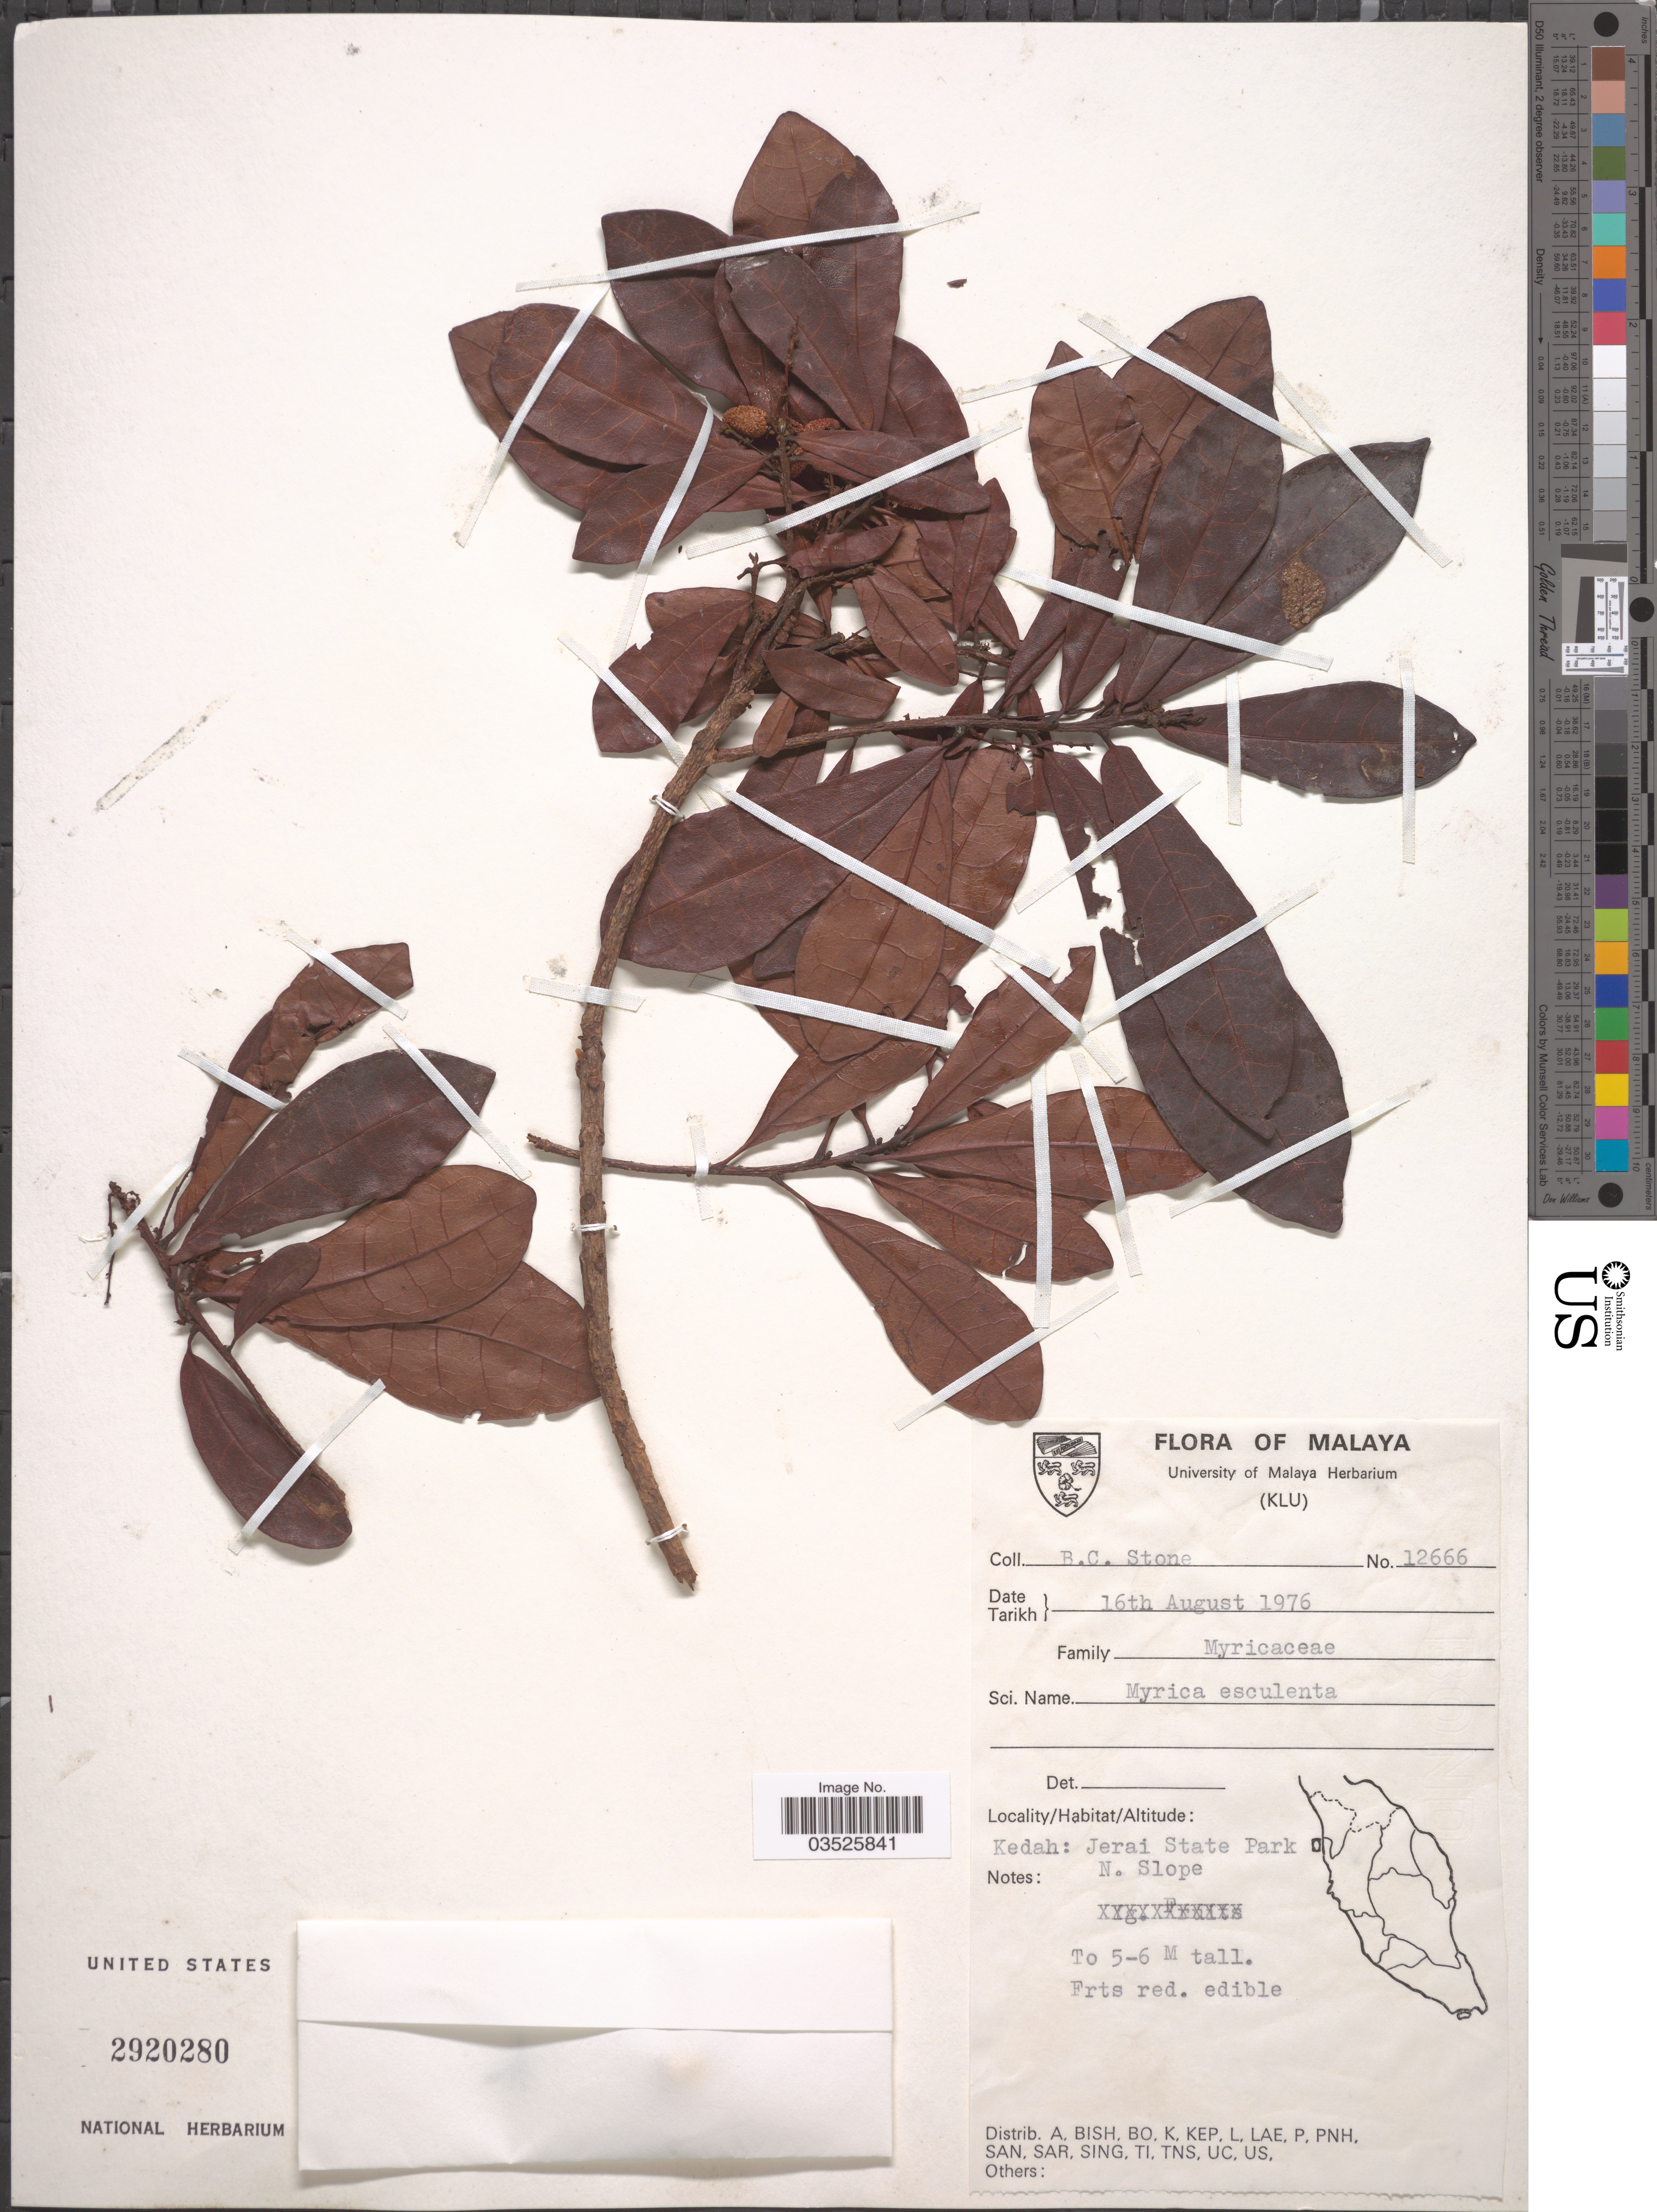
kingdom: Plantae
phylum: Tracheophyta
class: Magnoliopsida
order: Fagales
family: Myricaceae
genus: Morella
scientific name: Morella esculenta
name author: (Buch.-Ham. ex D. Don) I.M. Turner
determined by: Phoon, P. H., (KEP), Forest Research Institute - Kepong (MALAYSIA)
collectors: B. C. Stone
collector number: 12666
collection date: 1976-08-16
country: Malaysia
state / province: Kedah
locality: Malaya. Jerai State park N. Slope.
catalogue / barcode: US 2920280